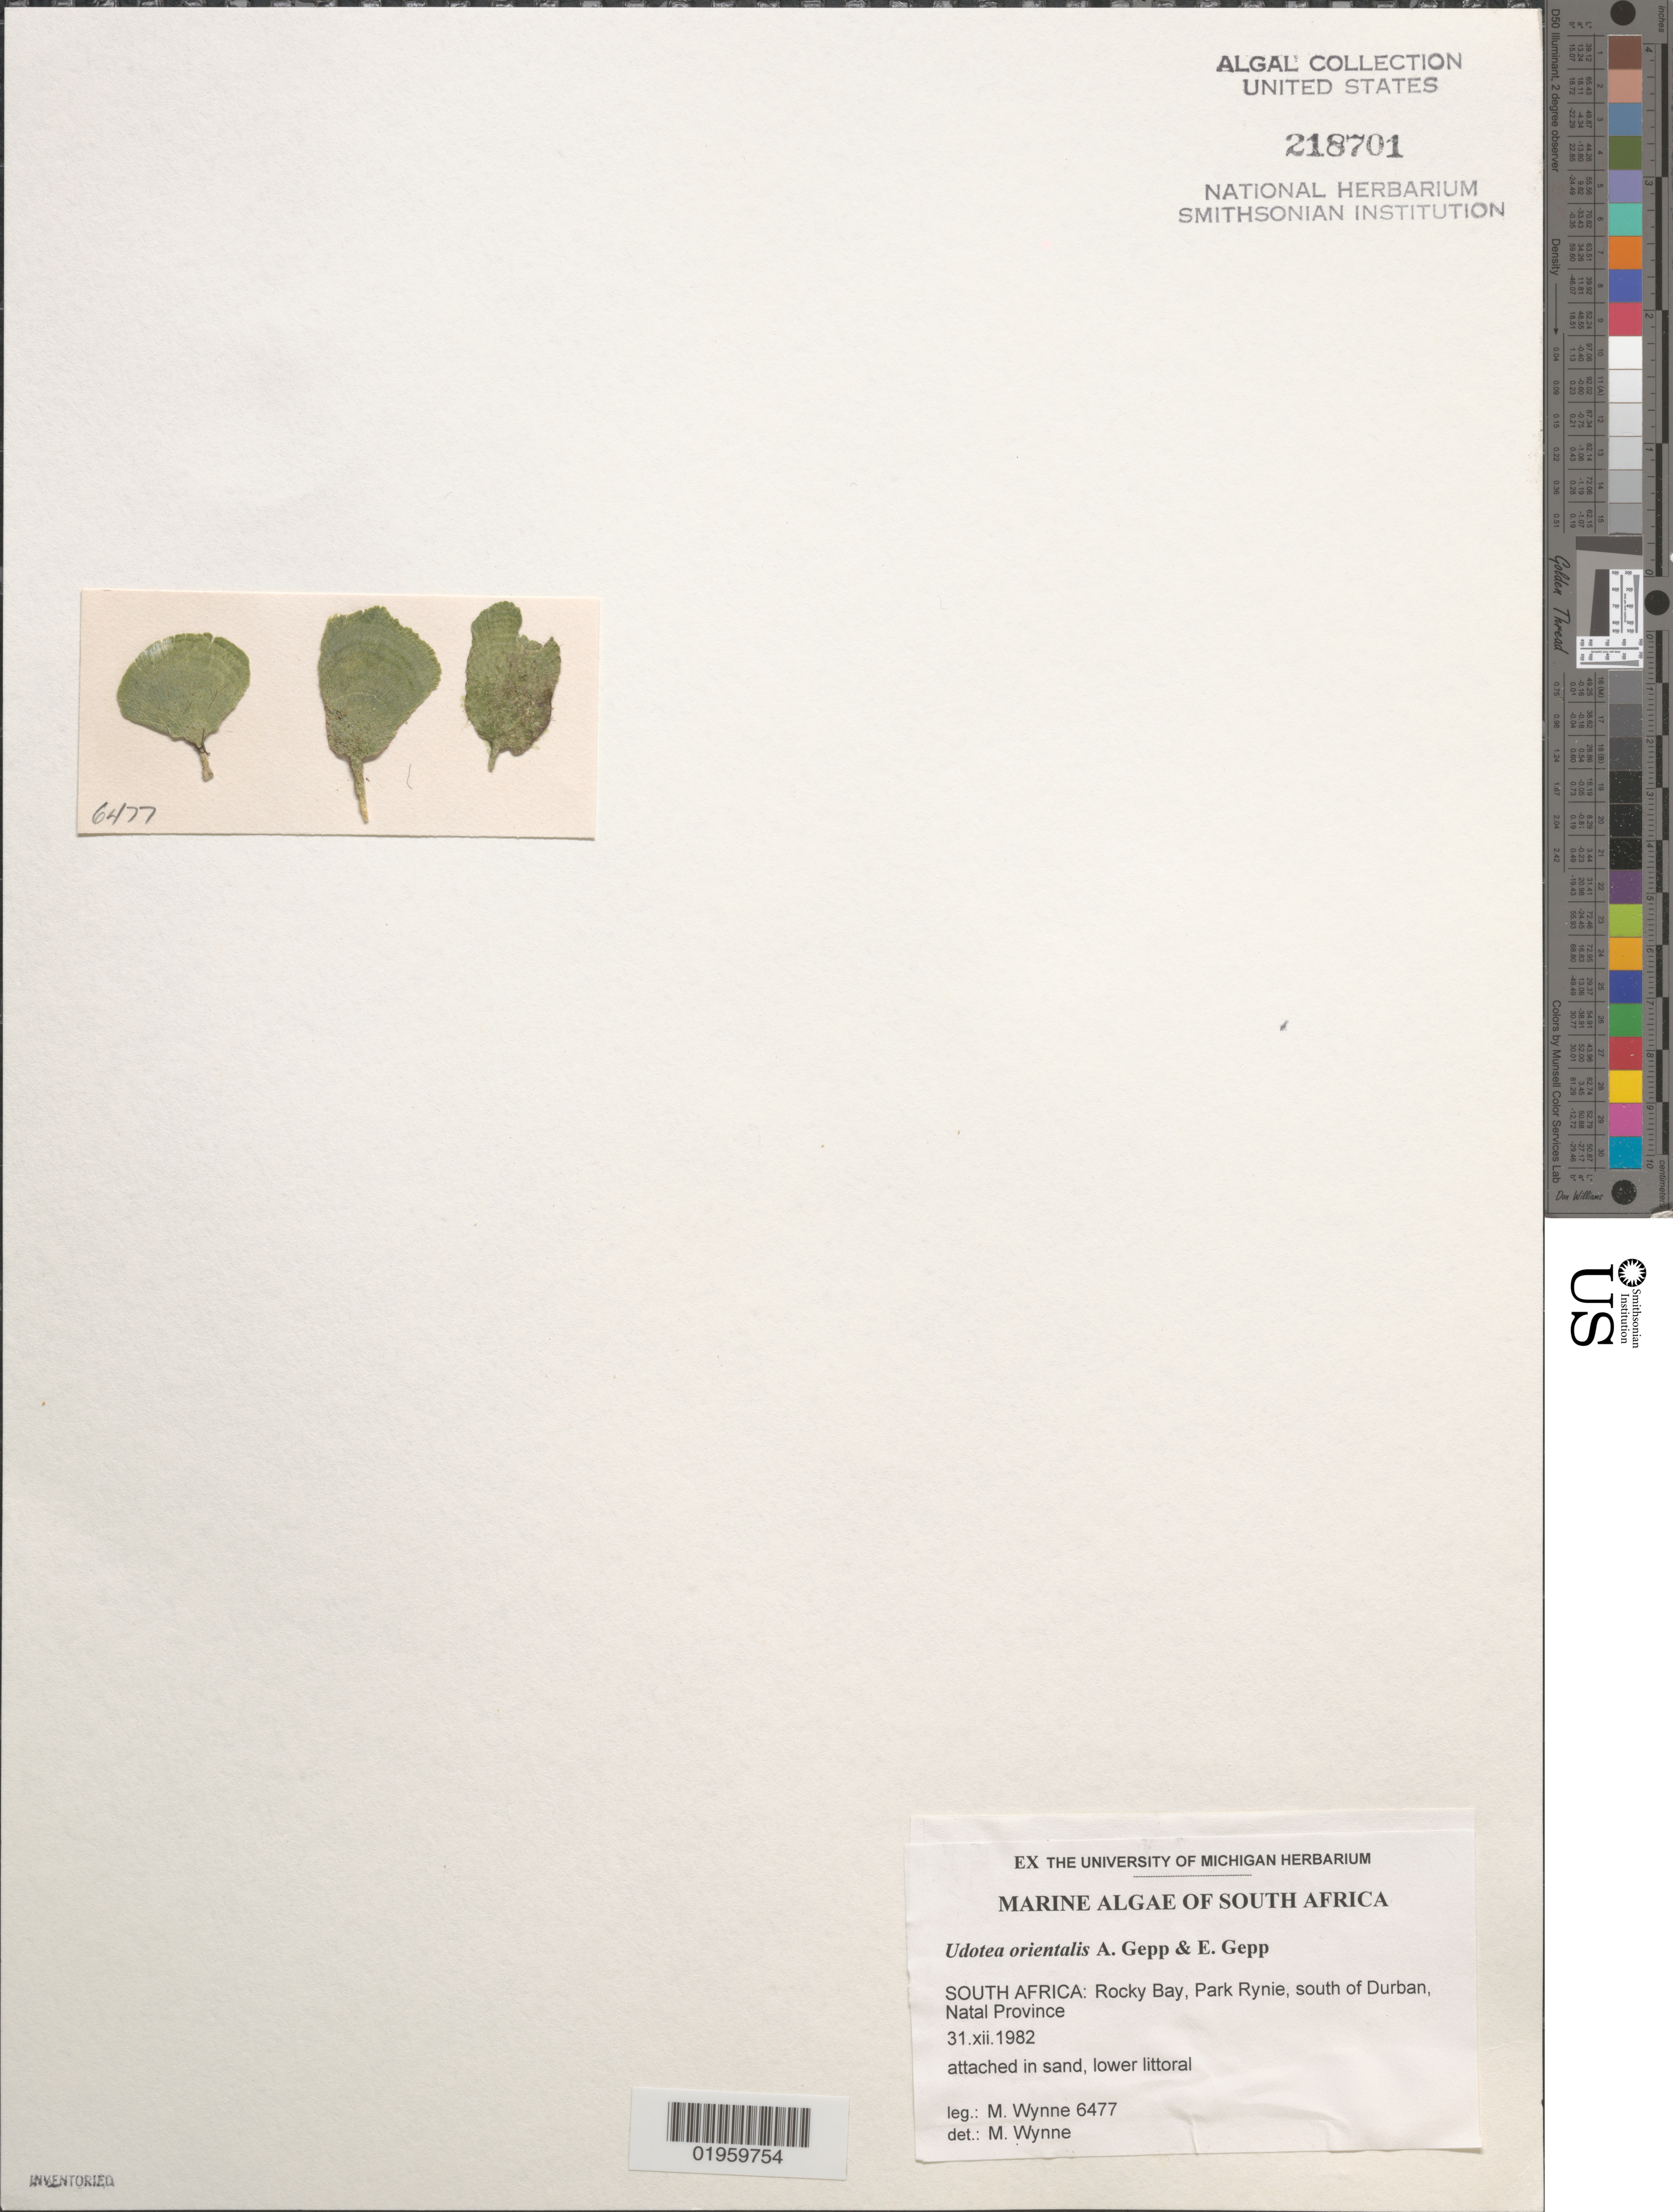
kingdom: Plantae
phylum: Chlorophyta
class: Ulvophyceae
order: Bryopsidales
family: Udoteaceae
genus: Udotea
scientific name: Udotea orientalis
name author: A. Gepp & E. Gepp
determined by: Wynne, M. J.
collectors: M.J. Wynne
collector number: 6477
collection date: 1982-12-31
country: South Africa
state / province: KwaZulu-Natal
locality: Rocky Bay, Park Rynie, South of Durban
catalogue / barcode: US 218701